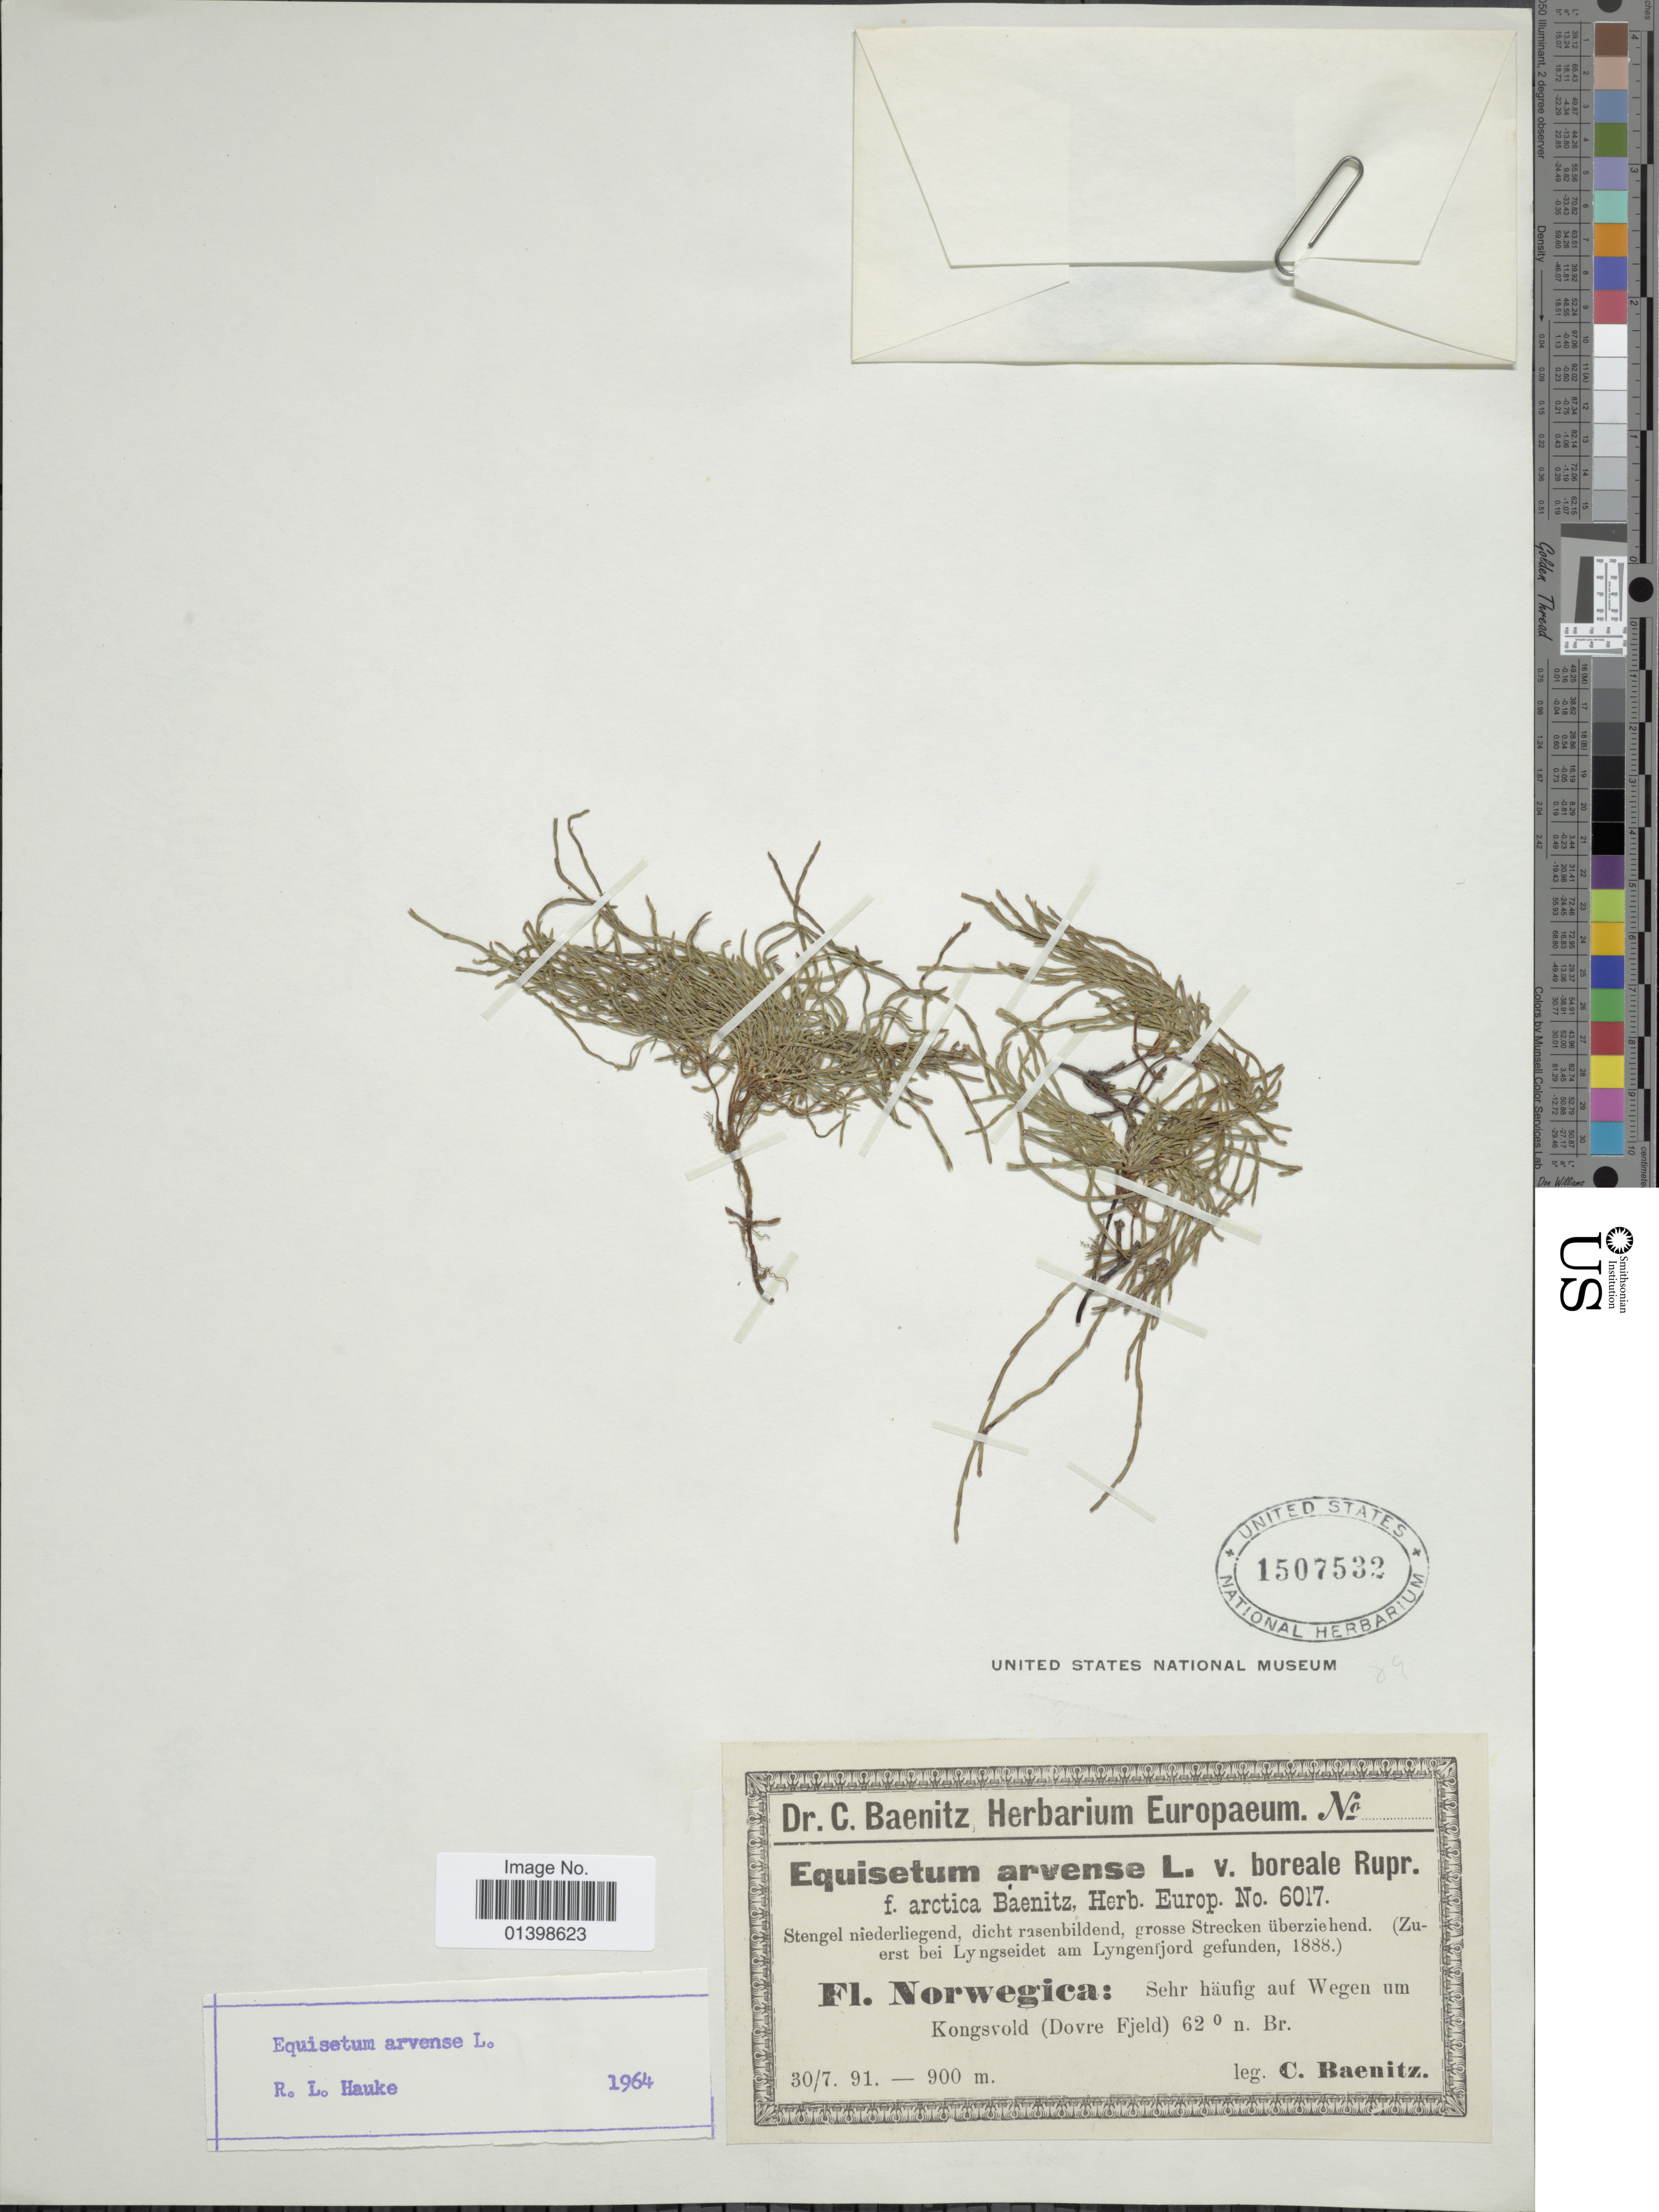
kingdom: Plantae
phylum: Tracheophyta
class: Polypodiopsida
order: Equisetales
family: Equisetaceae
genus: Equisetum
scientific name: Equisetum arvense var. alpestre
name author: Wahlenb.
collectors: C. G. Baenitz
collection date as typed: Transcribed d/m/y: 30/7/91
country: Norway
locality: Sehr häufig auf Wegen um Kongsvold (Dovre Fjeld)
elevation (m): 900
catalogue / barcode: US 1507532